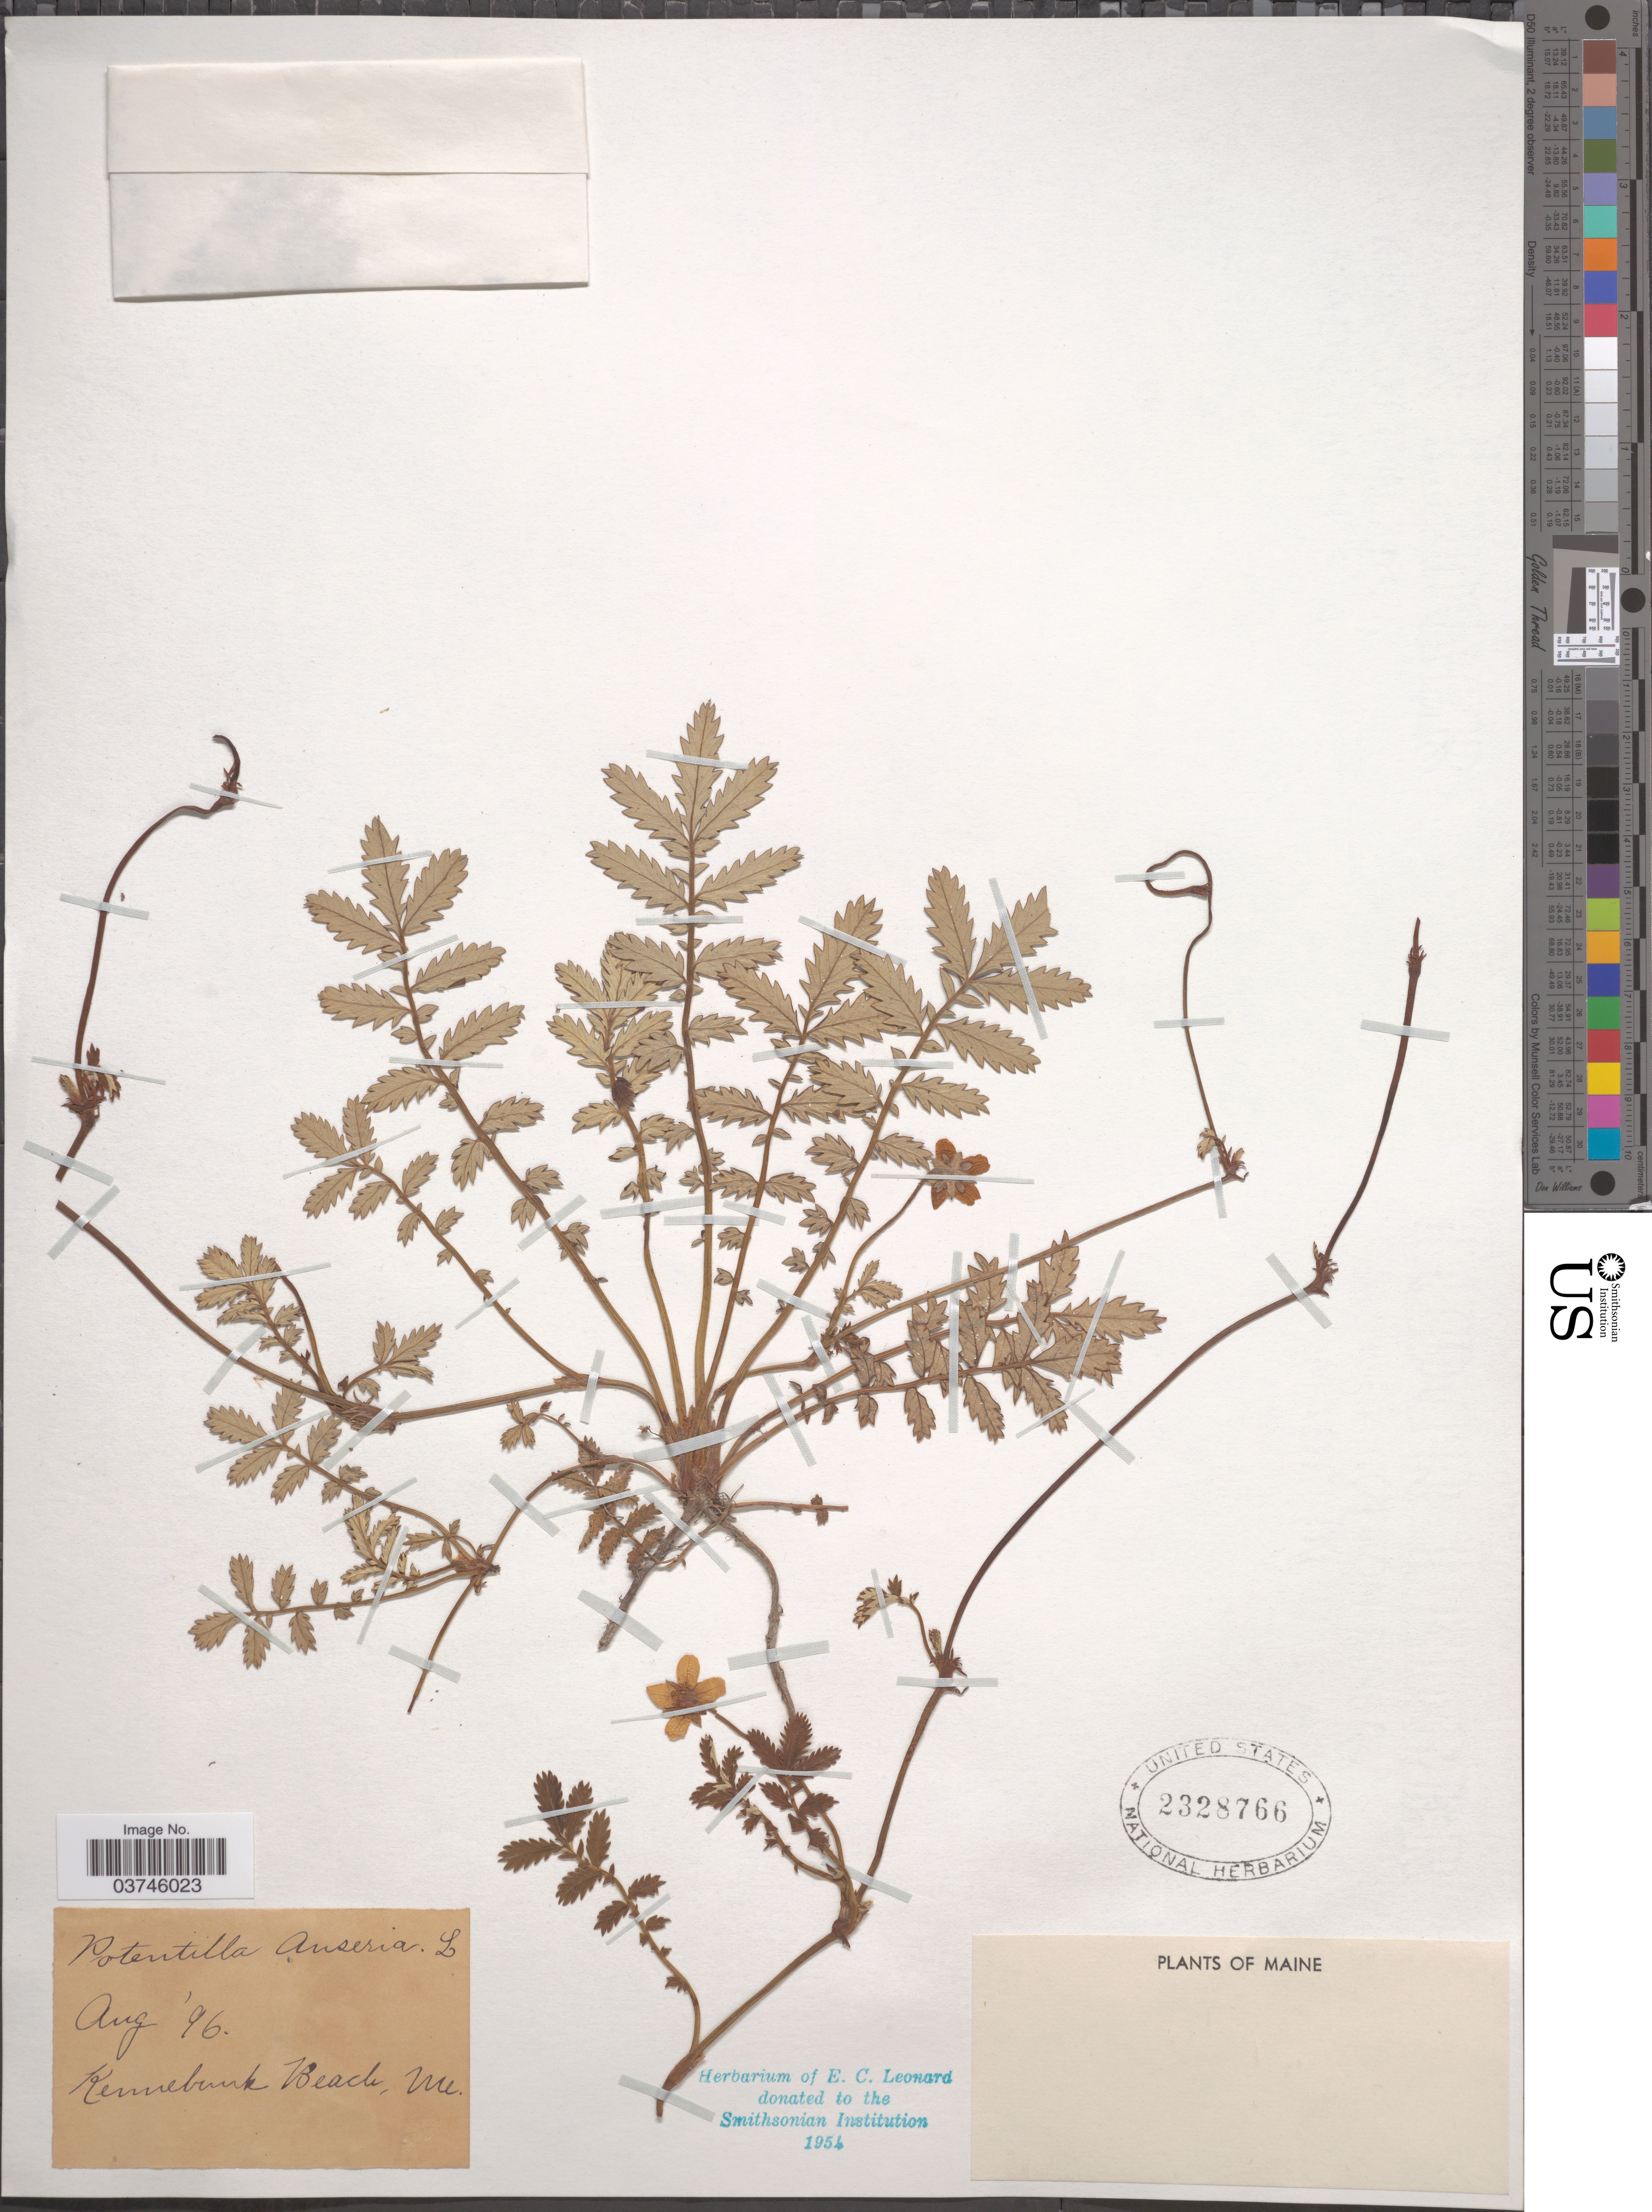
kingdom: Plantae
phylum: Tracheophyta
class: Magnoliopsida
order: Rosales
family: Rosaceae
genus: Argentina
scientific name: Argentina anserina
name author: (L.) Rydb.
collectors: ex herb. E.C. Leonard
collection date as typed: Transcribed d/m/y: /8/96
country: United States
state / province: Maine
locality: Kennebunk Beach.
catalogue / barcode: US 2328766